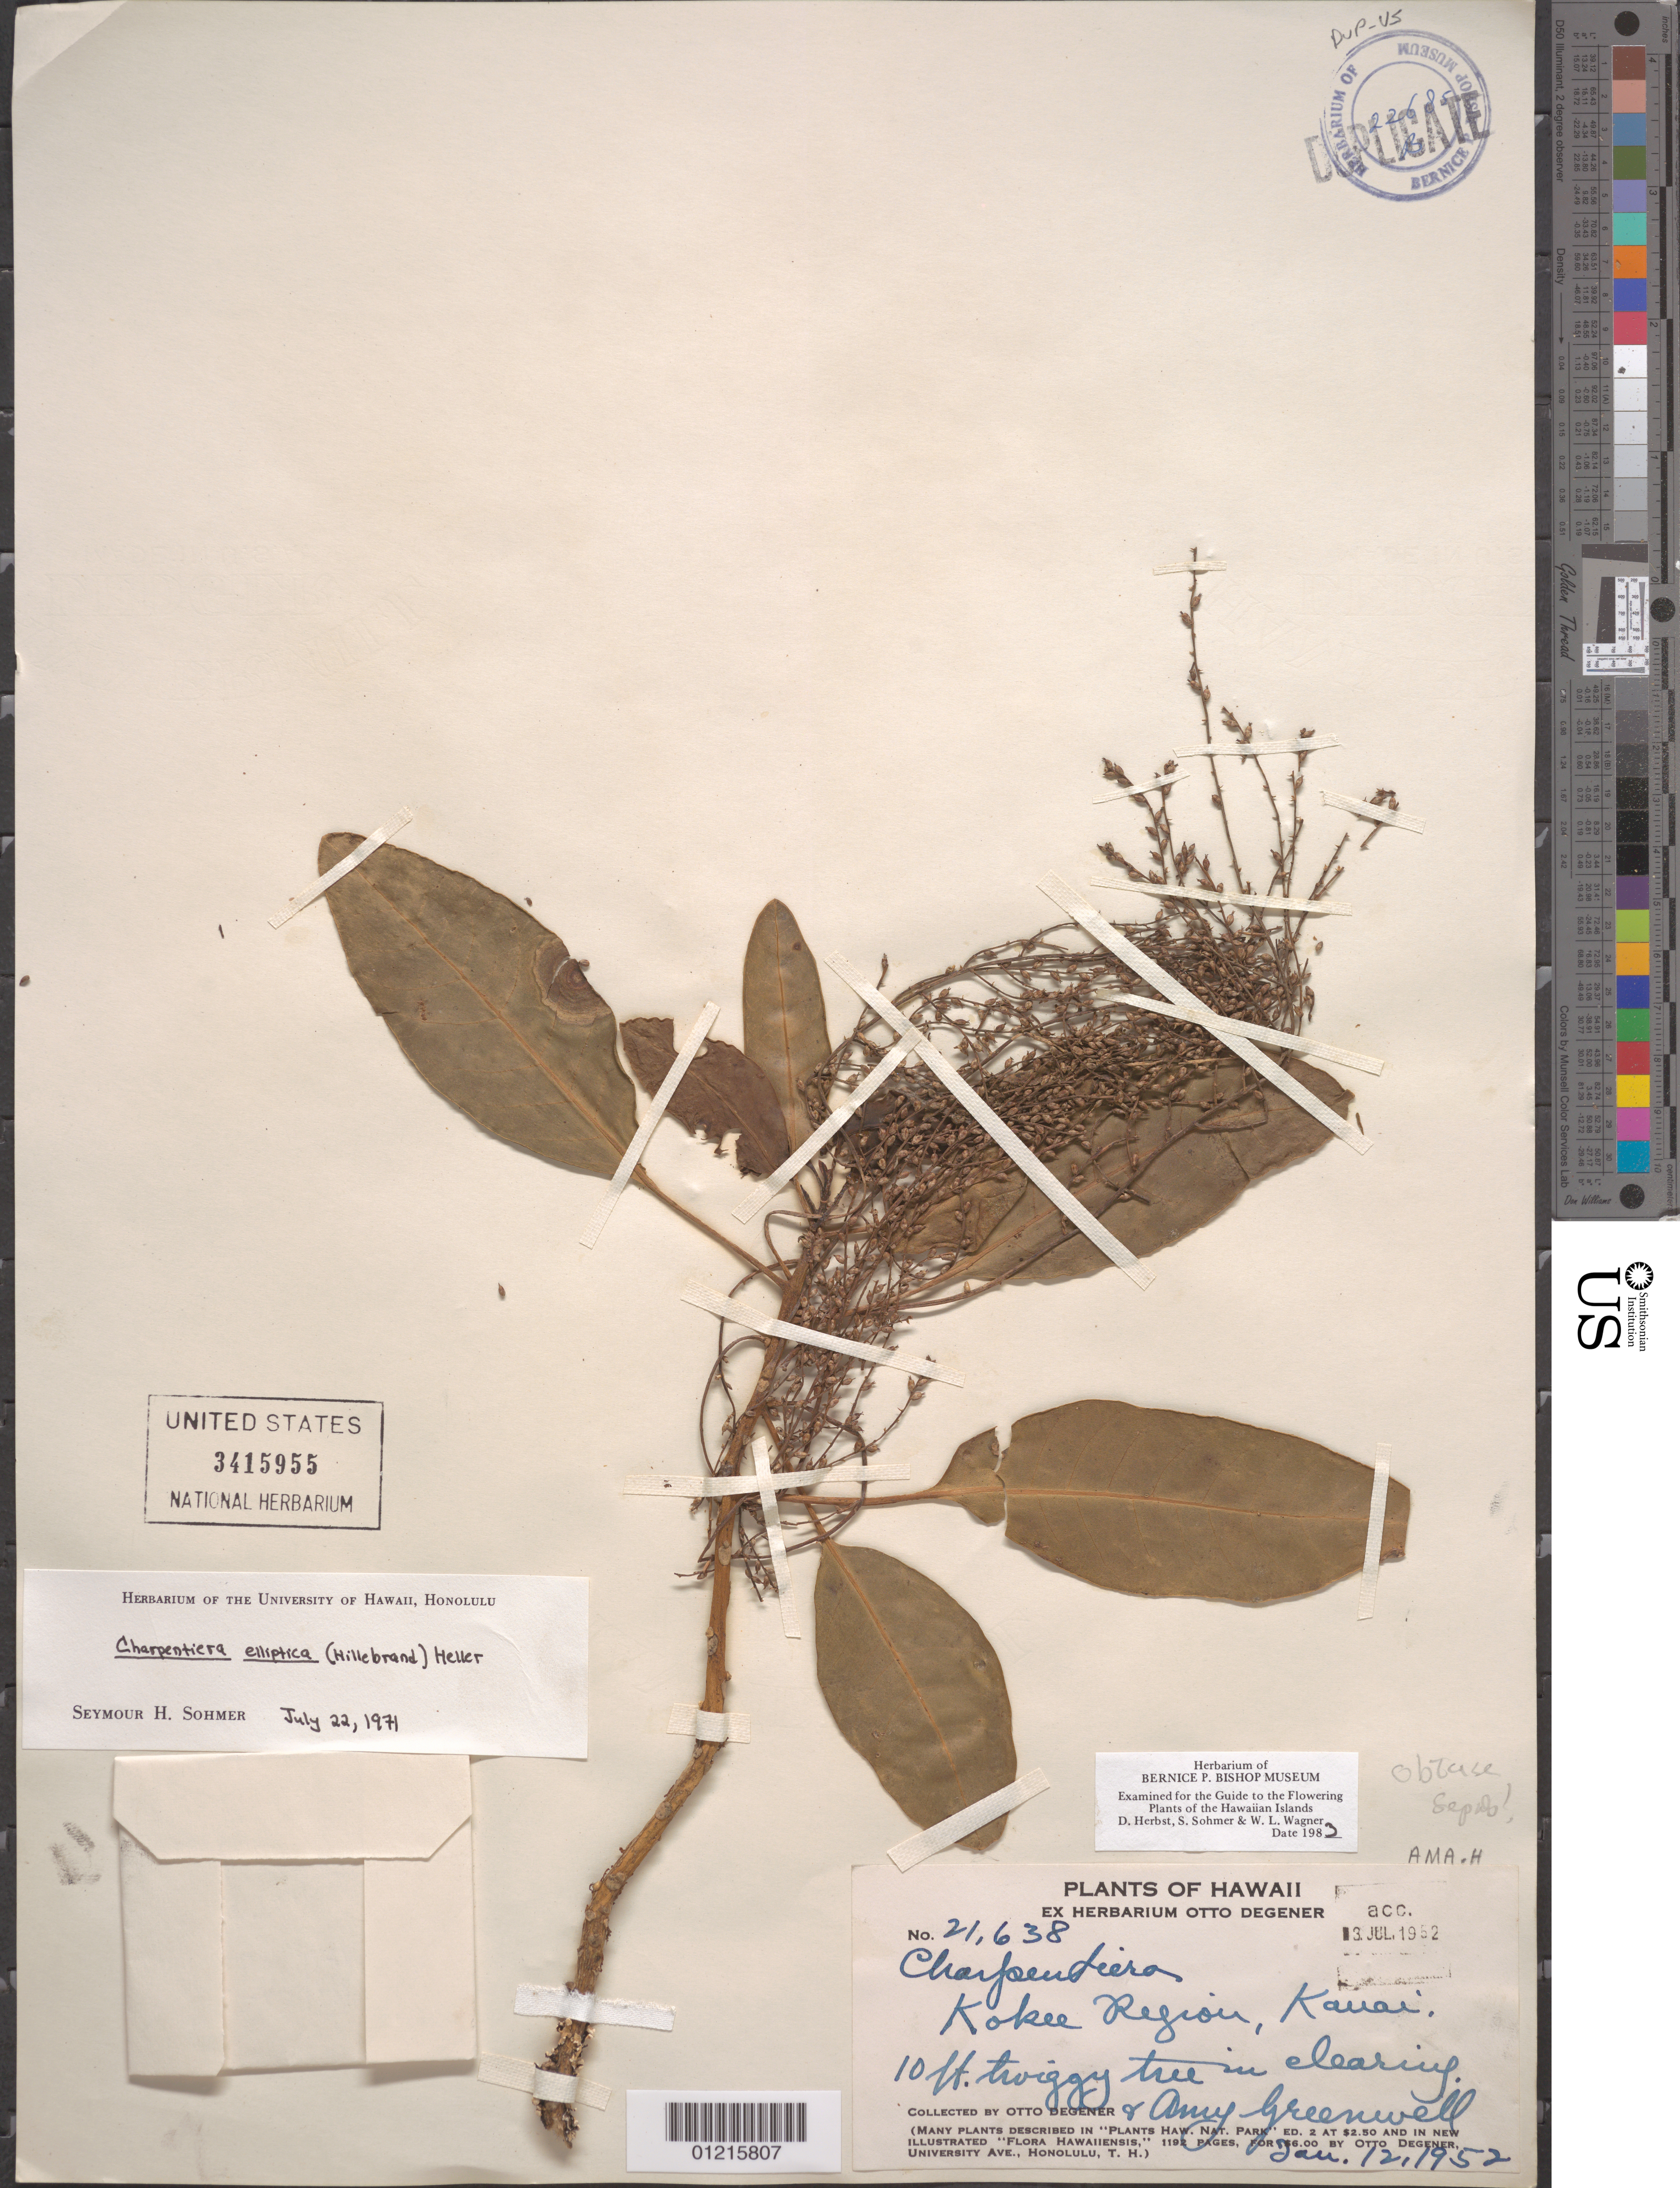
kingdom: Plantae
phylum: Tracheophyta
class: Magnoliopsida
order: Caryophyllales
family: Amaranthaceae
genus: Charpentiera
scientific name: Charpentiera elliptica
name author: (Hillebr.) A. Heller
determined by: Sohmer, S. H.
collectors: O. Degener & A. B. Greenwell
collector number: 21638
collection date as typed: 12 Jan 1952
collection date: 1952-01-12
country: United States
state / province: Hawaii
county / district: Kauai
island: Kaua'i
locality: Kokee Region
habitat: Clearing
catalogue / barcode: US 3415955